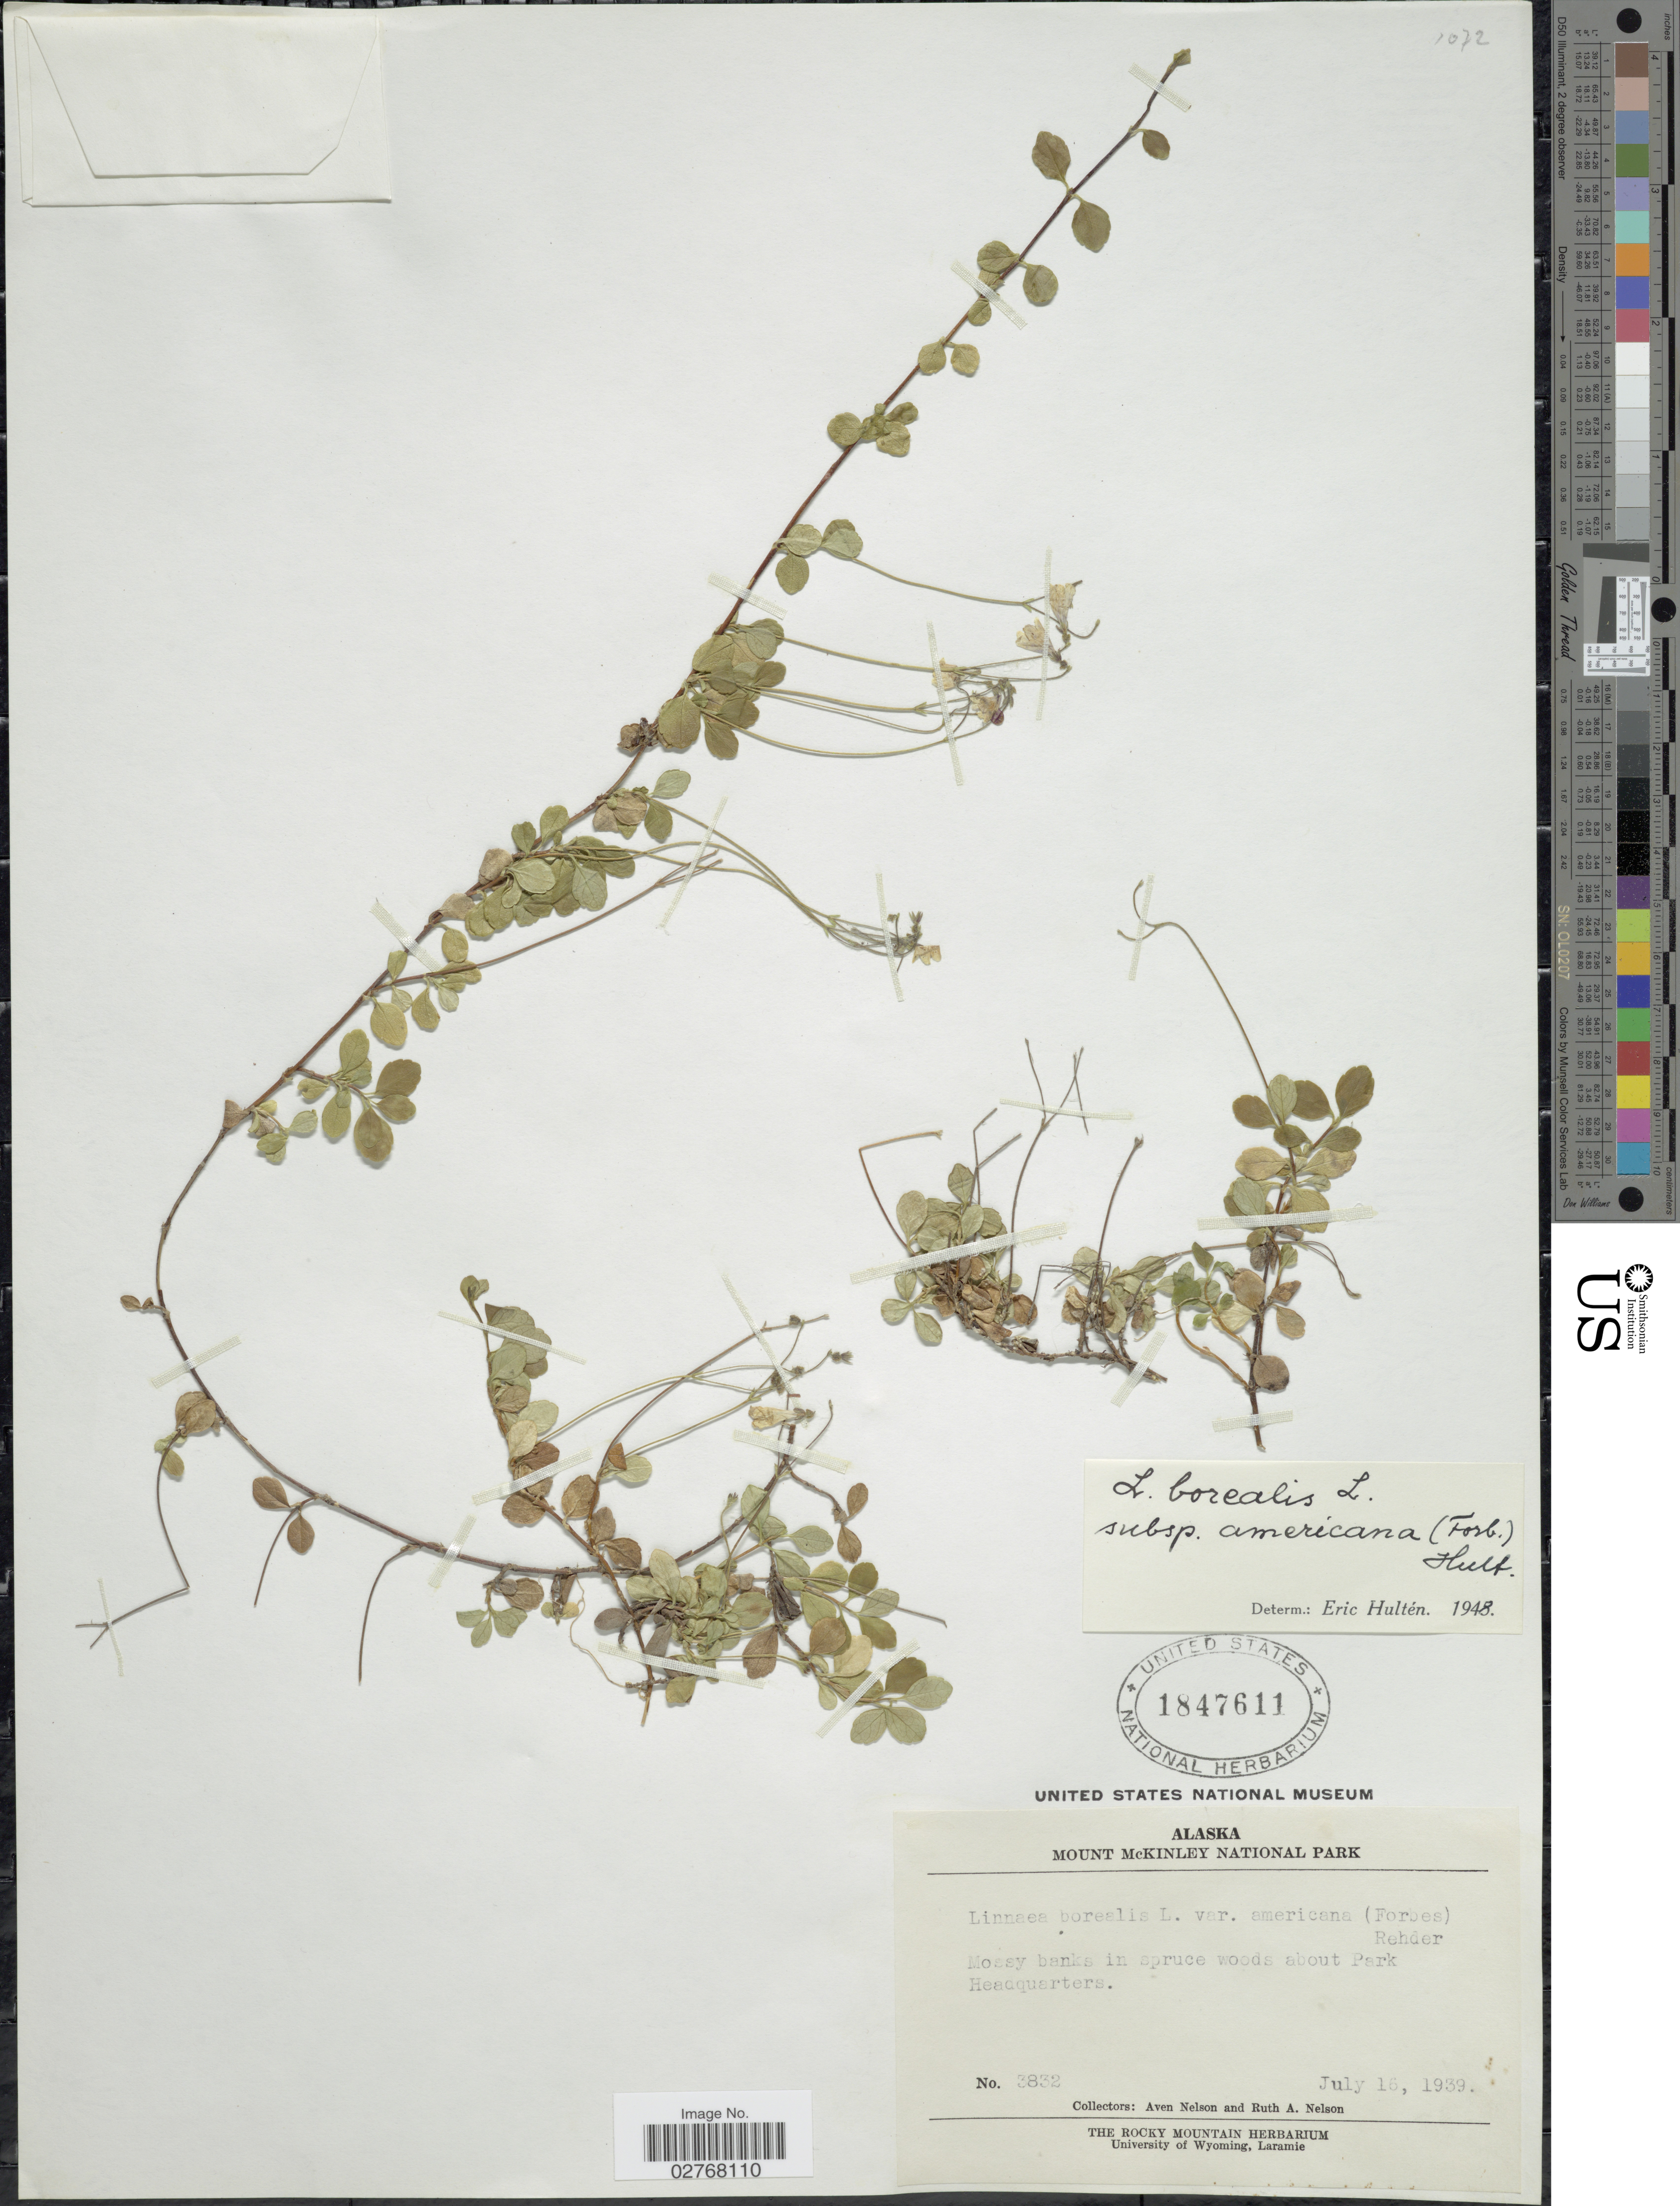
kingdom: Plantae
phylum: Tracheophyta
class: Magnoliopsida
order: Dipsacales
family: Caprifoliaceae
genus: Linnaea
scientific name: Linnaea borealis var. americana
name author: (J. Forbes) Rehder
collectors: A. Nelson & R. A. Nelson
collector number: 3832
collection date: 1939-07-16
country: United States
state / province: Alaska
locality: Mount McKinley National Park, Mossy banks in spruce woods about Park Headquarters.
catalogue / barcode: US 1847611